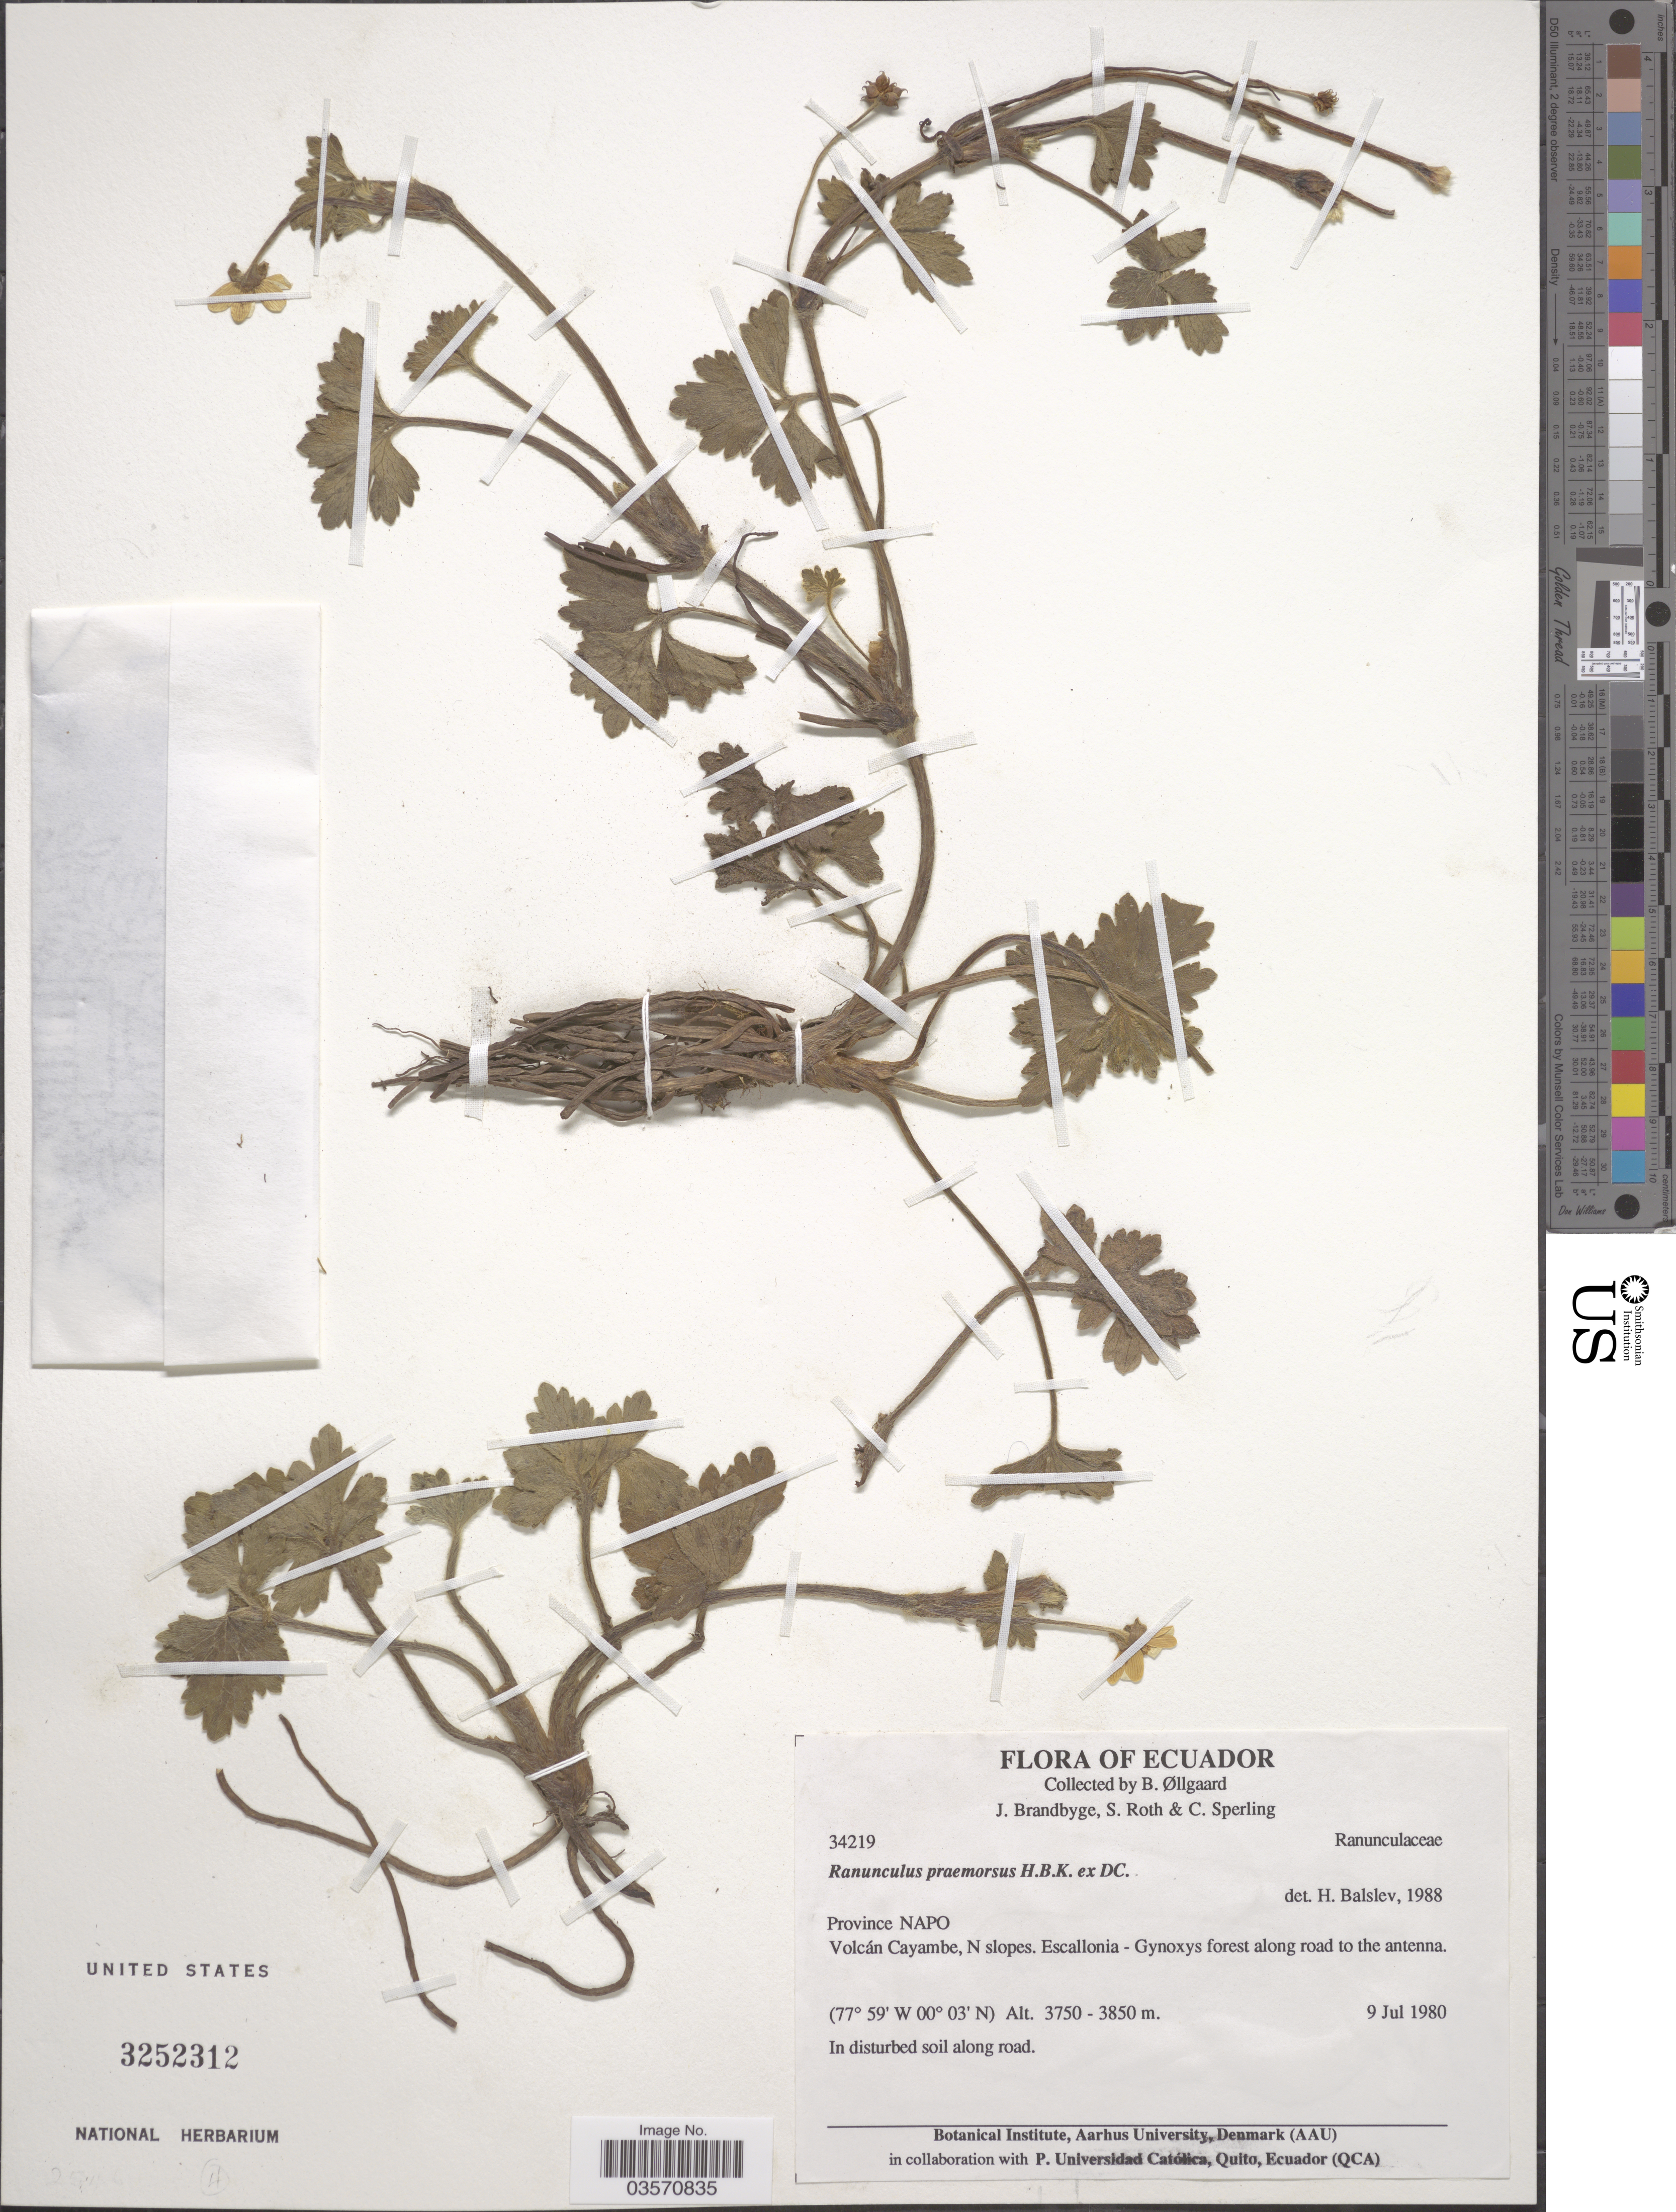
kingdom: Plantae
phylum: Tracheophyta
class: Magnoliopsida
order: Ranunculales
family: Ranunculaceae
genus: Ranunculus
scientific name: Ranunculus praemorsus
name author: Kunth ex DC.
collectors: B. Øllgaard, J. Brandbyge, S. Roth & C. Sperling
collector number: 34219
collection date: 1980-07-09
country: Ecuador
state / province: Napo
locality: Volcán Cayambe, N slopes. Escallonia - Gynoxys forest along road to the antenna.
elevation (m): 3750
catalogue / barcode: US 3252312